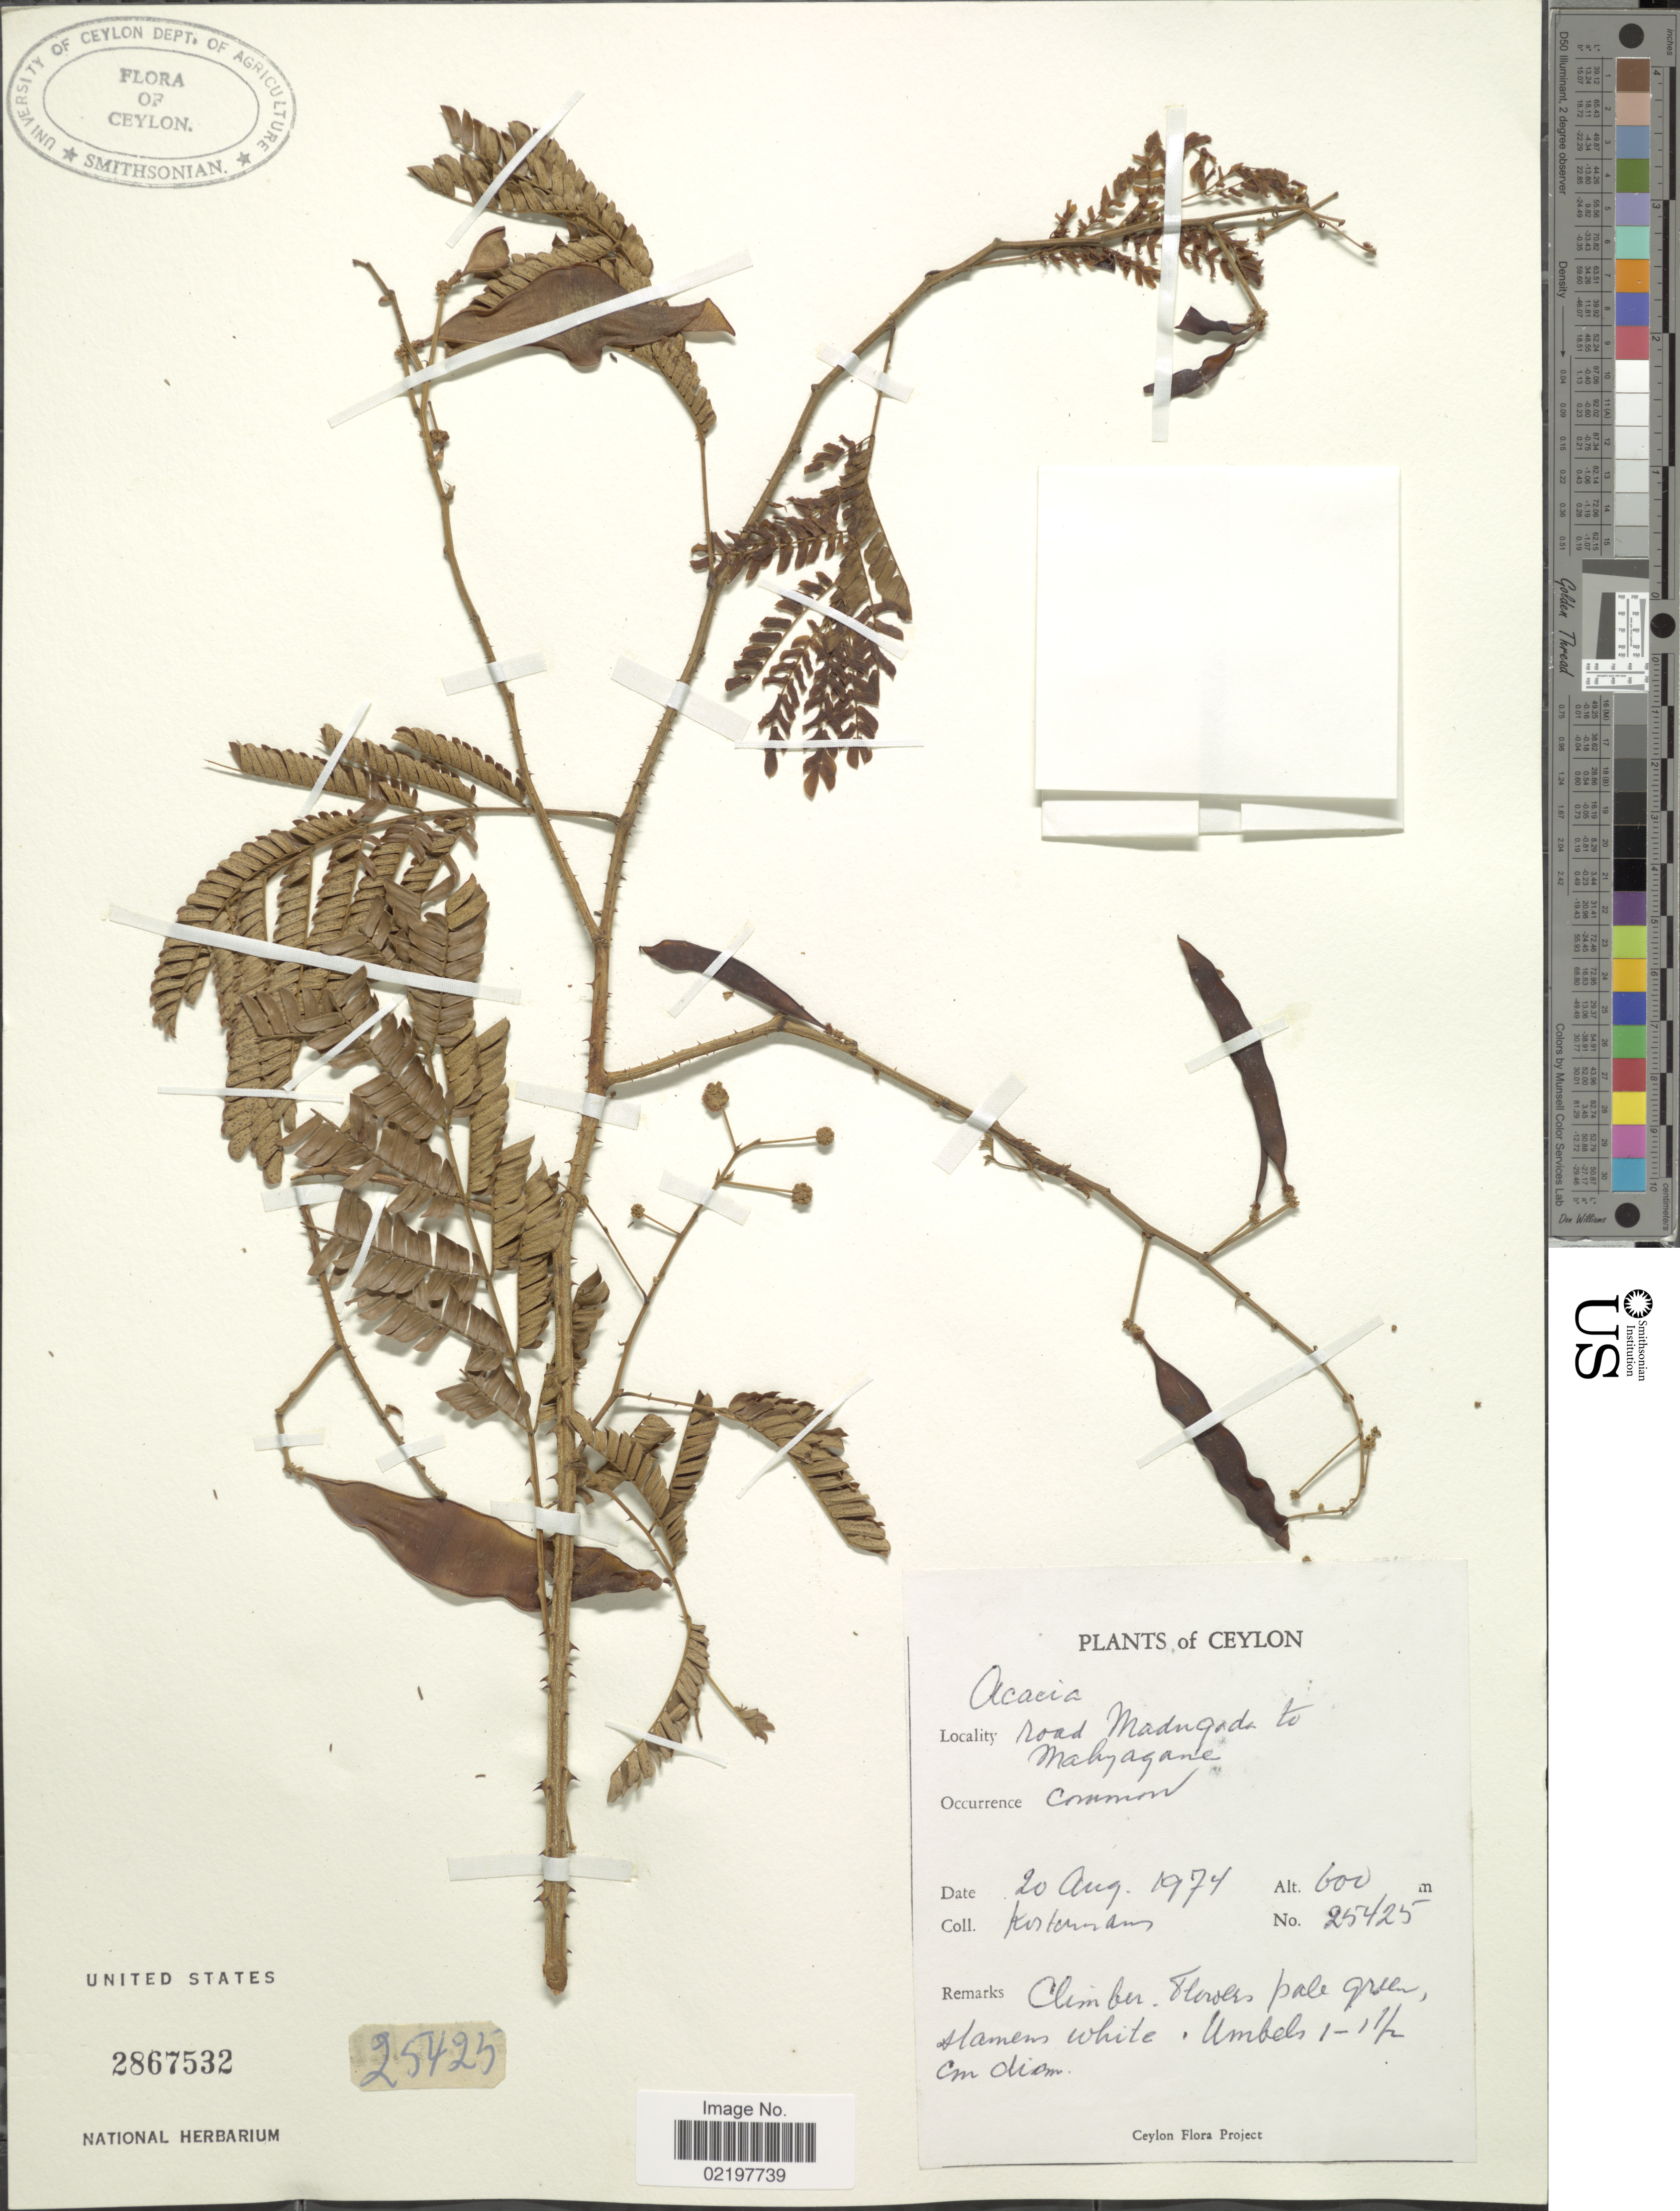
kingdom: Plantae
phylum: Tracheophyta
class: Magnoliopsida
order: Fabales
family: Fabaceae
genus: Senegalia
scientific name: Senegalia caesia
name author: (L.) Maslin et al.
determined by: Strong, M. T., (US), Smithsonian Institution - National Museum of Natural History (UNITED STATES)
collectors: A. J. G. Kostermans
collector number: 25425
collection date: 1974-08-20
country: Sri Lanka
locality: Ceylon, Road Madugada to Mahyagane [interpreted]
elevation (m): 600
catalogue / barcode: US 2867532